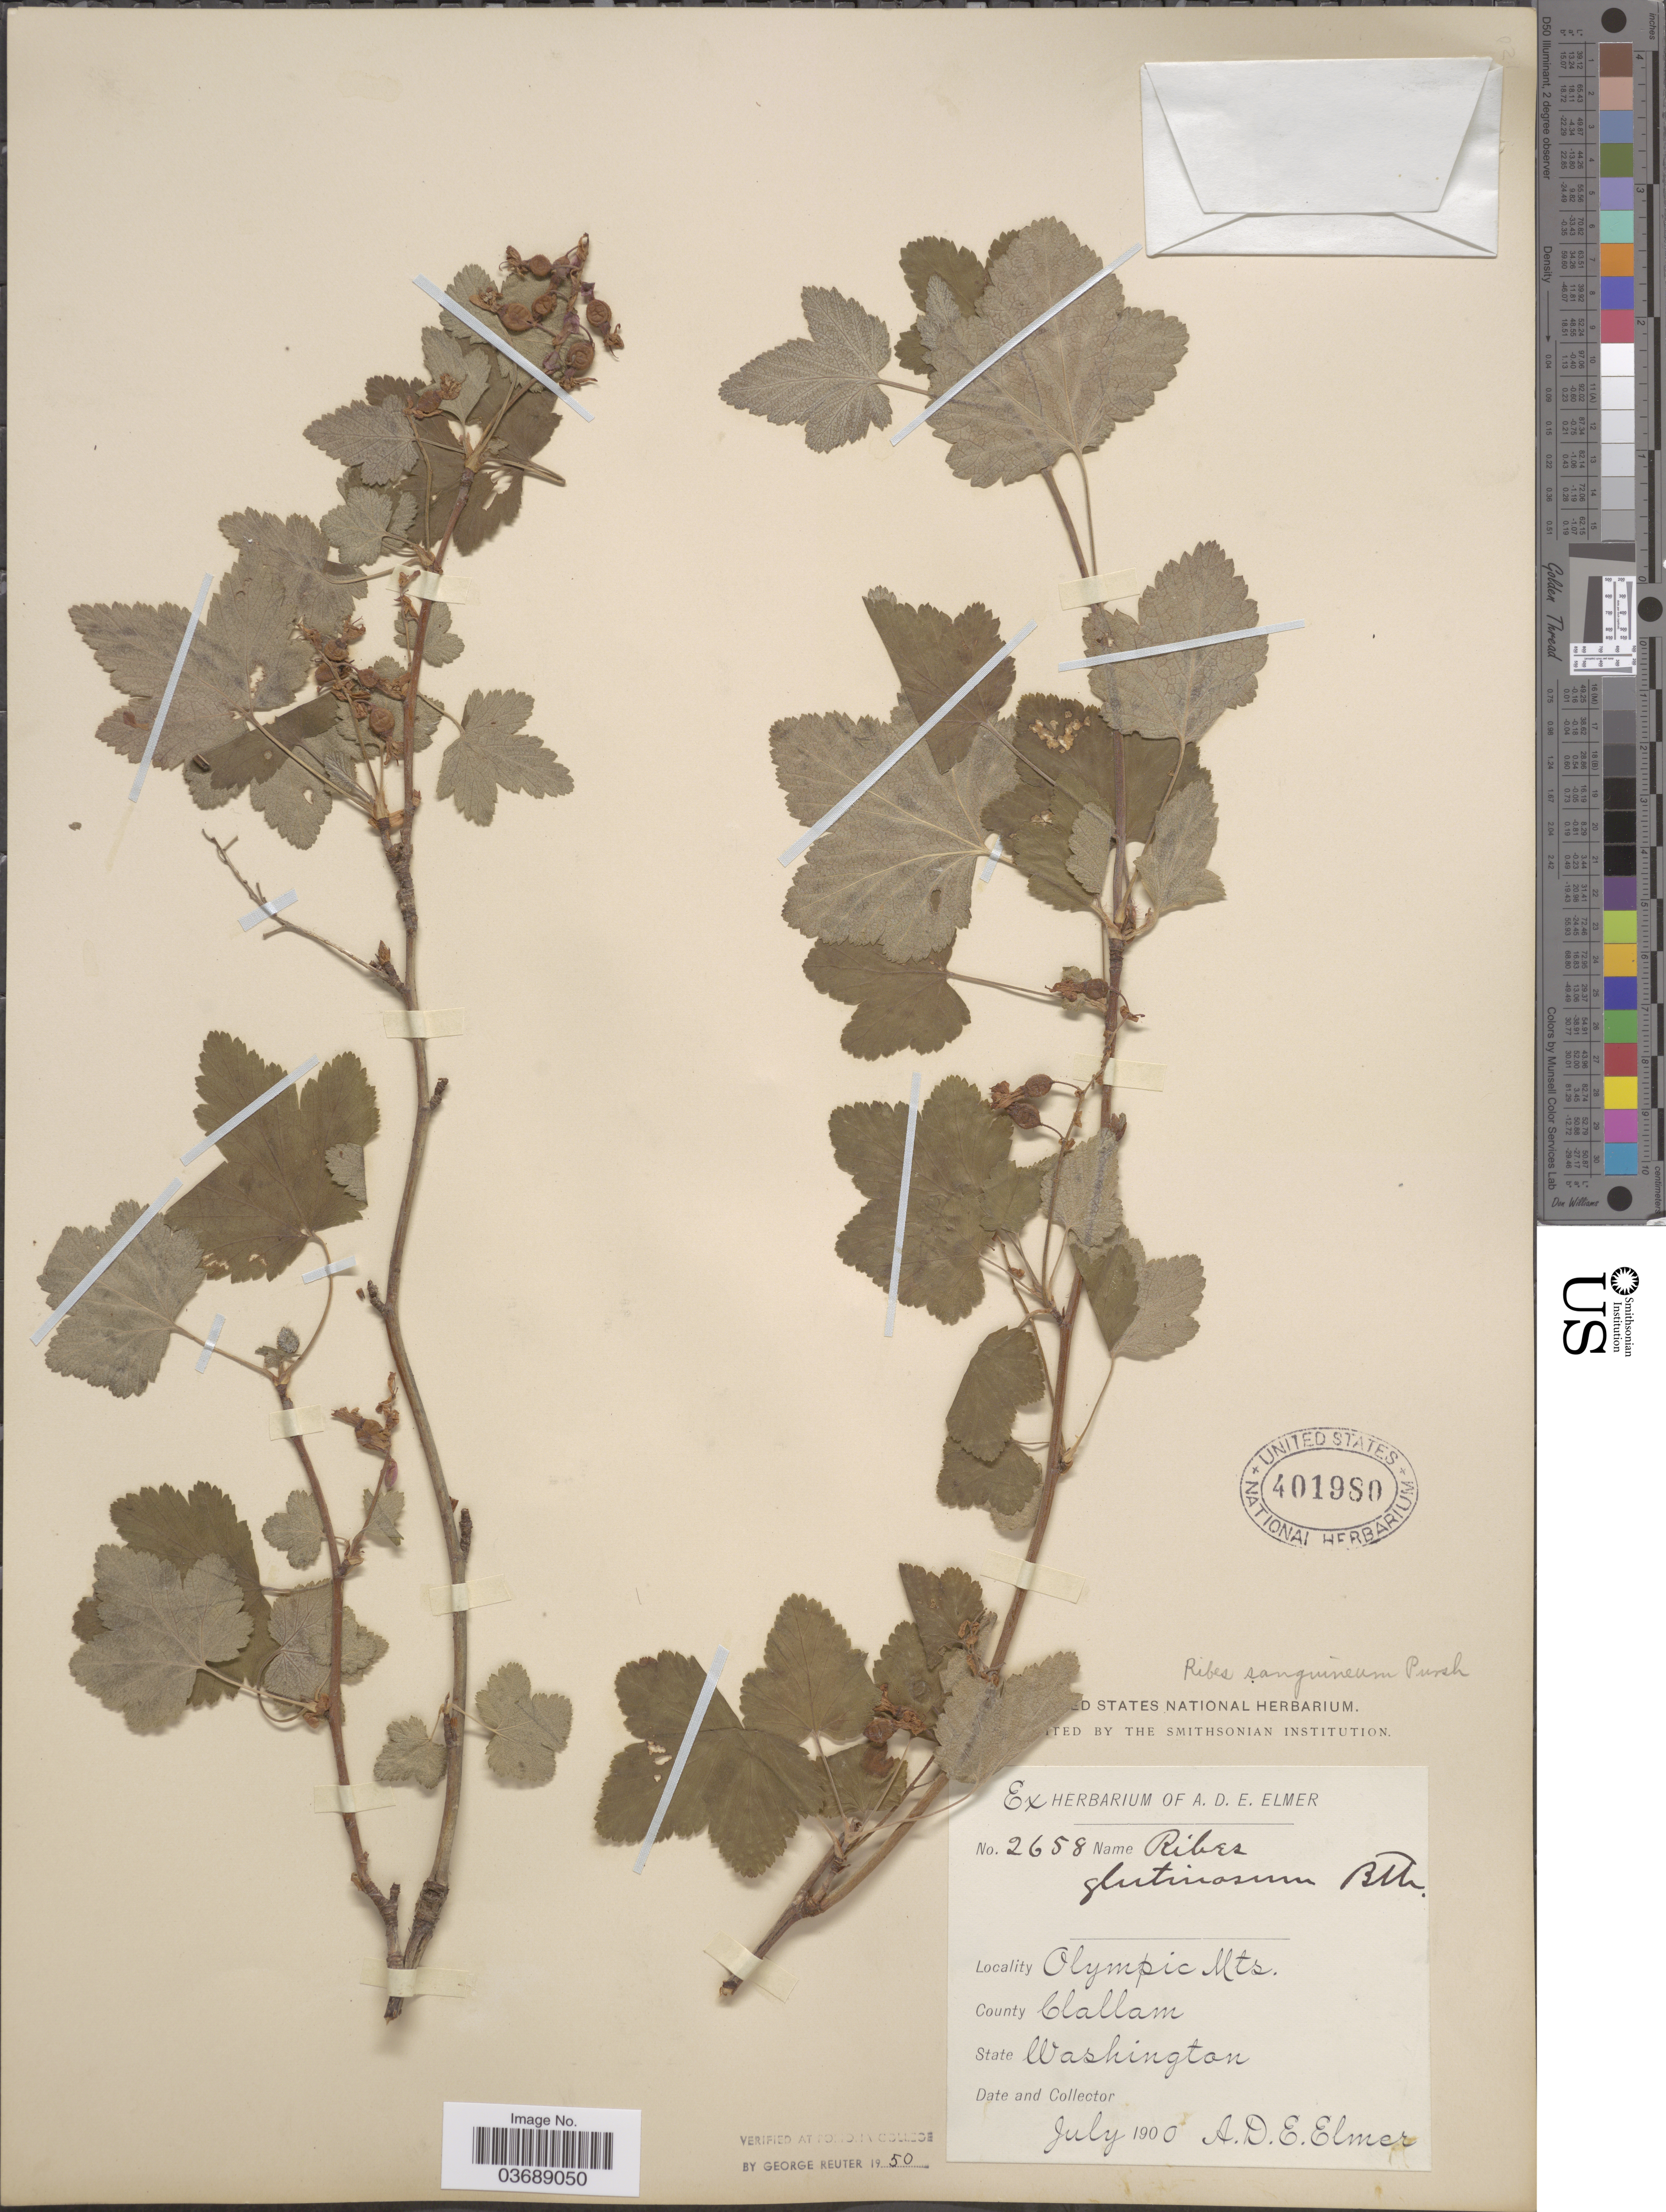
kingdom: Plantae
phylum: Tracheophyta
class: Magnoliopsida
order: Saxifragales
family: Grossulariaceae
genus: Ribes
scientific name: Ribes sanguineum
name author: Pursh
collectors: A. D. E. Elmer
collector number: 2658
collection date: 1900-07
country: United States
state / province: Washington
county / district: Clallam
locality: Olympic Mts. County Clallam.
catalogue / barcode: US 401980